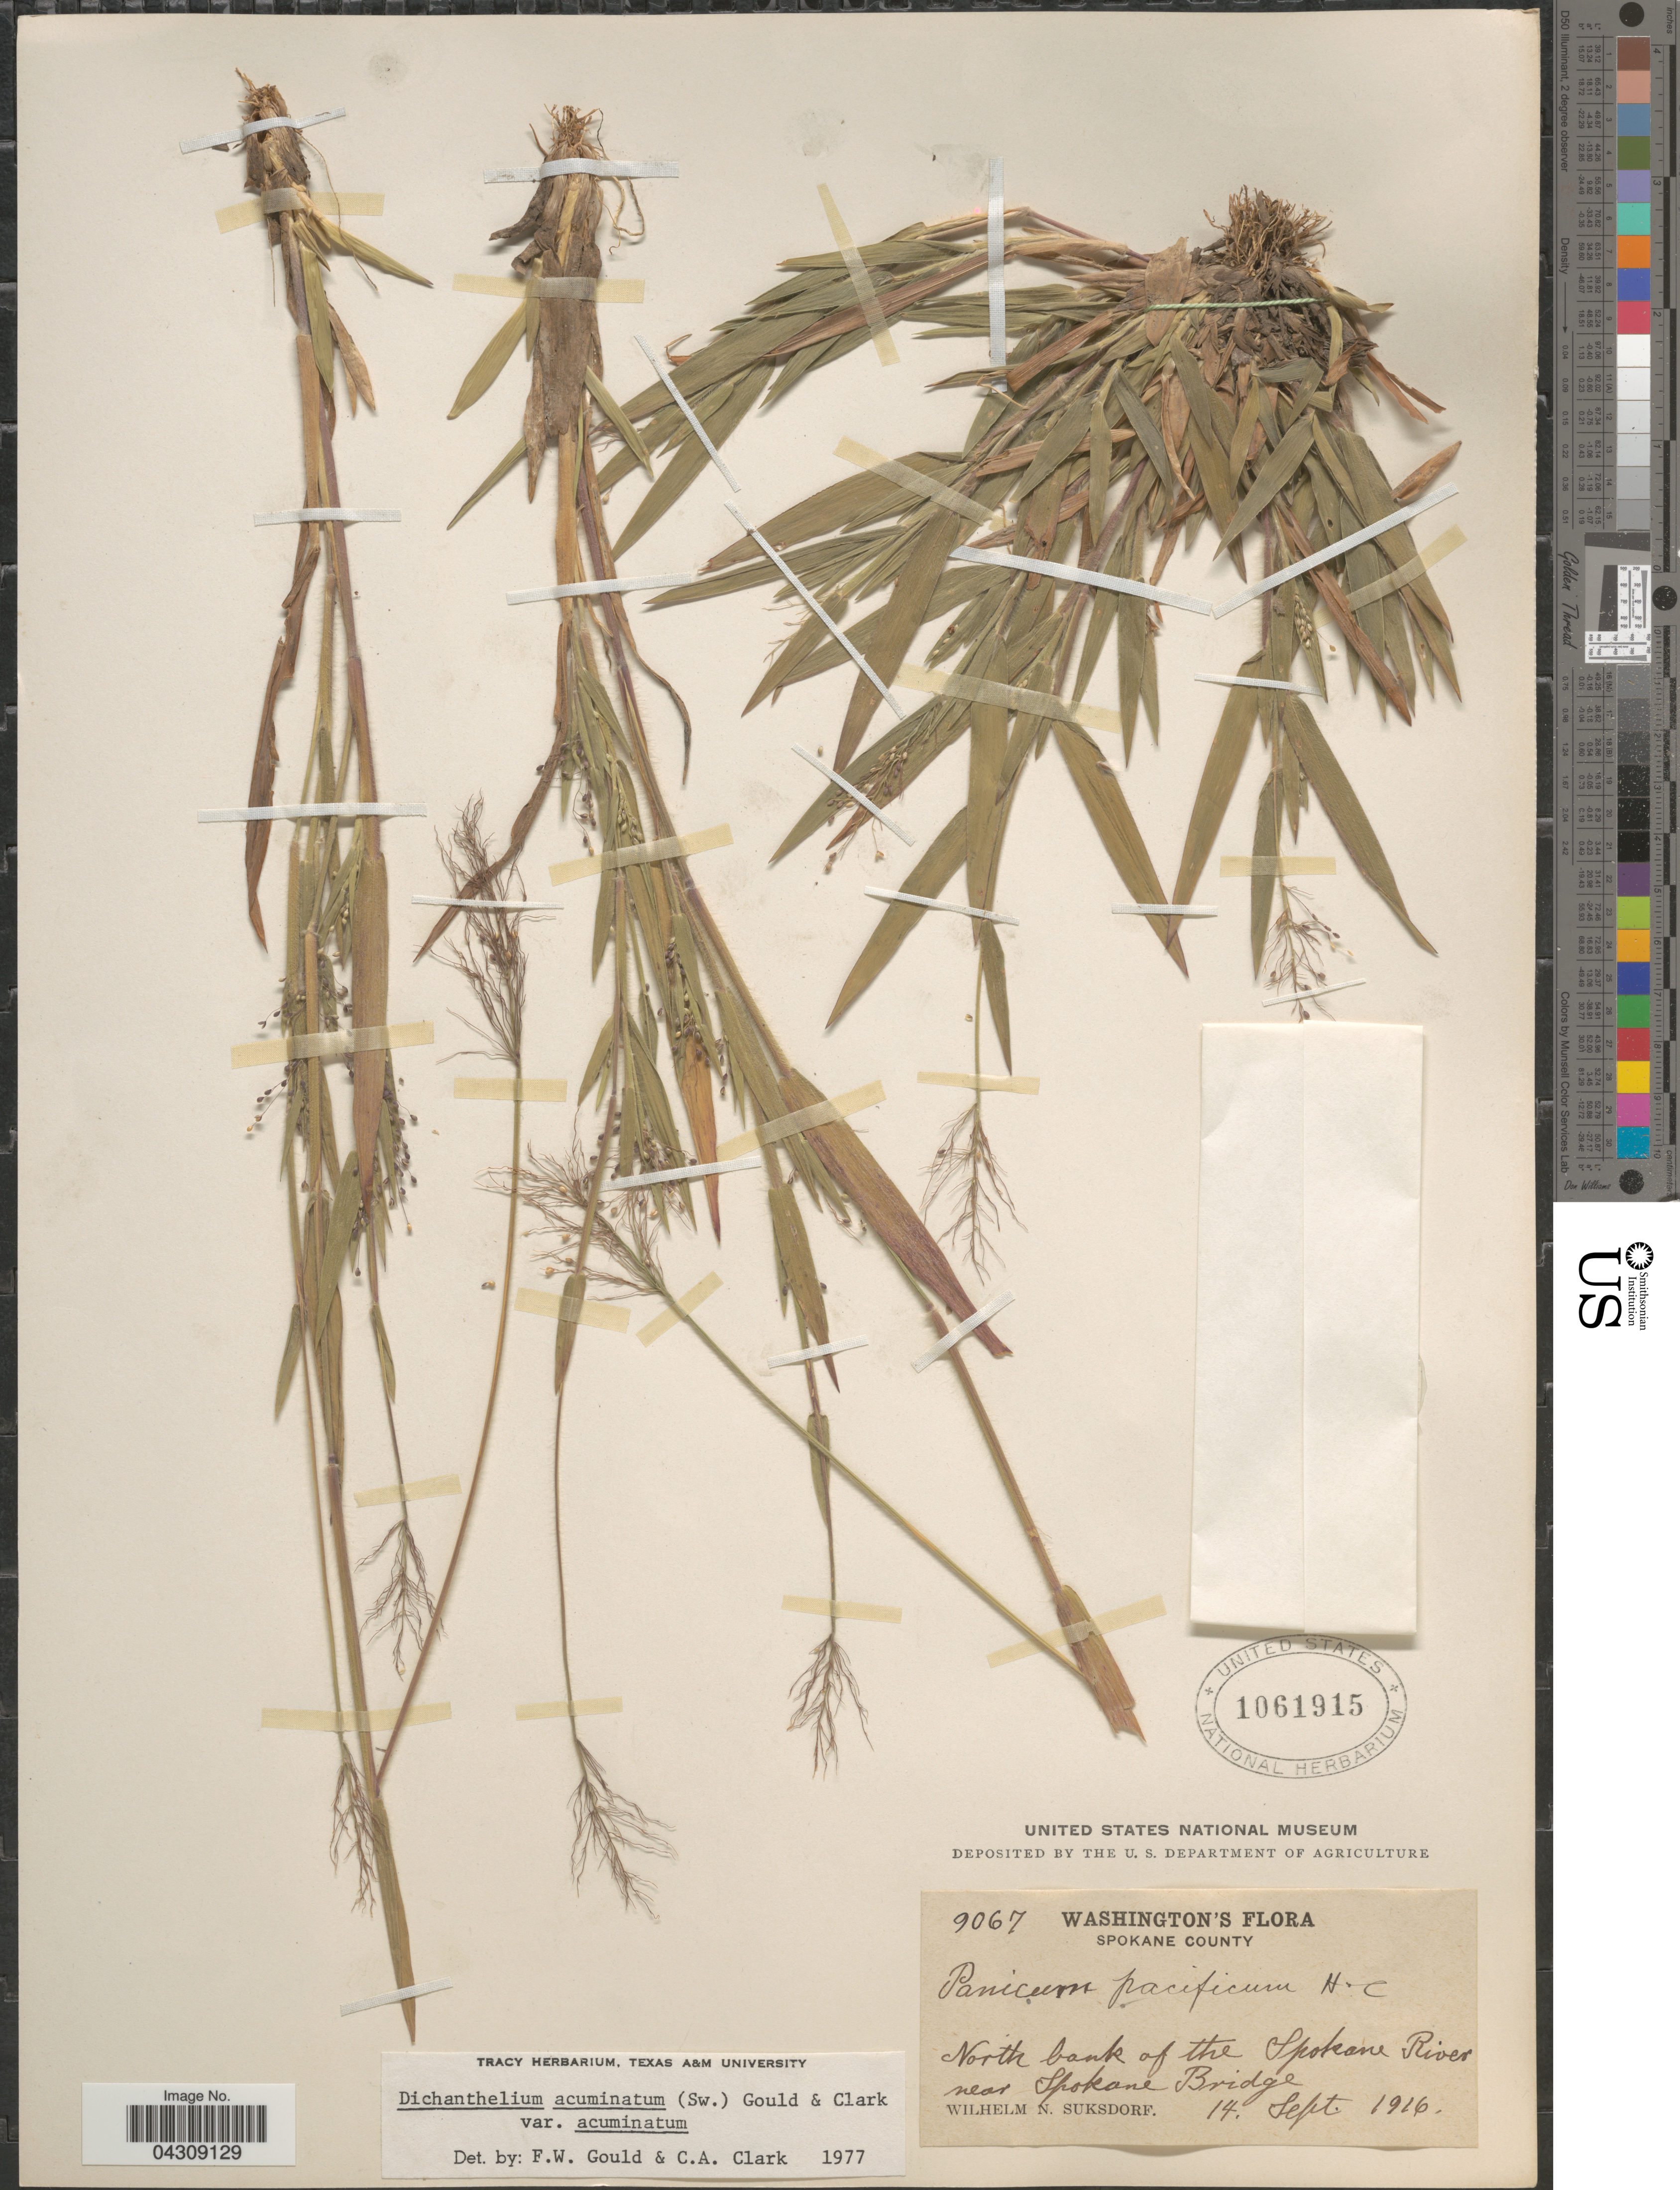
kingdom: Plantae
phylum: Tracheophyta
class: Liliopsida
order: Poales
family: Poaceae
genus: Dichanthelium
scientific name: Dichanthelium acuminatum var. acuminatum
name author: (Sw.) Gould & C.A. Clark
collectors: W. N. Suksdorf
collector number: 9067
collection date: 1916-09-14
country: United States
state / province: Washington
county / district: Spokane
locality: Spokane County. North bank of the Spokane River near Spokane Bridge.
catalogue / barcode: US 1061915